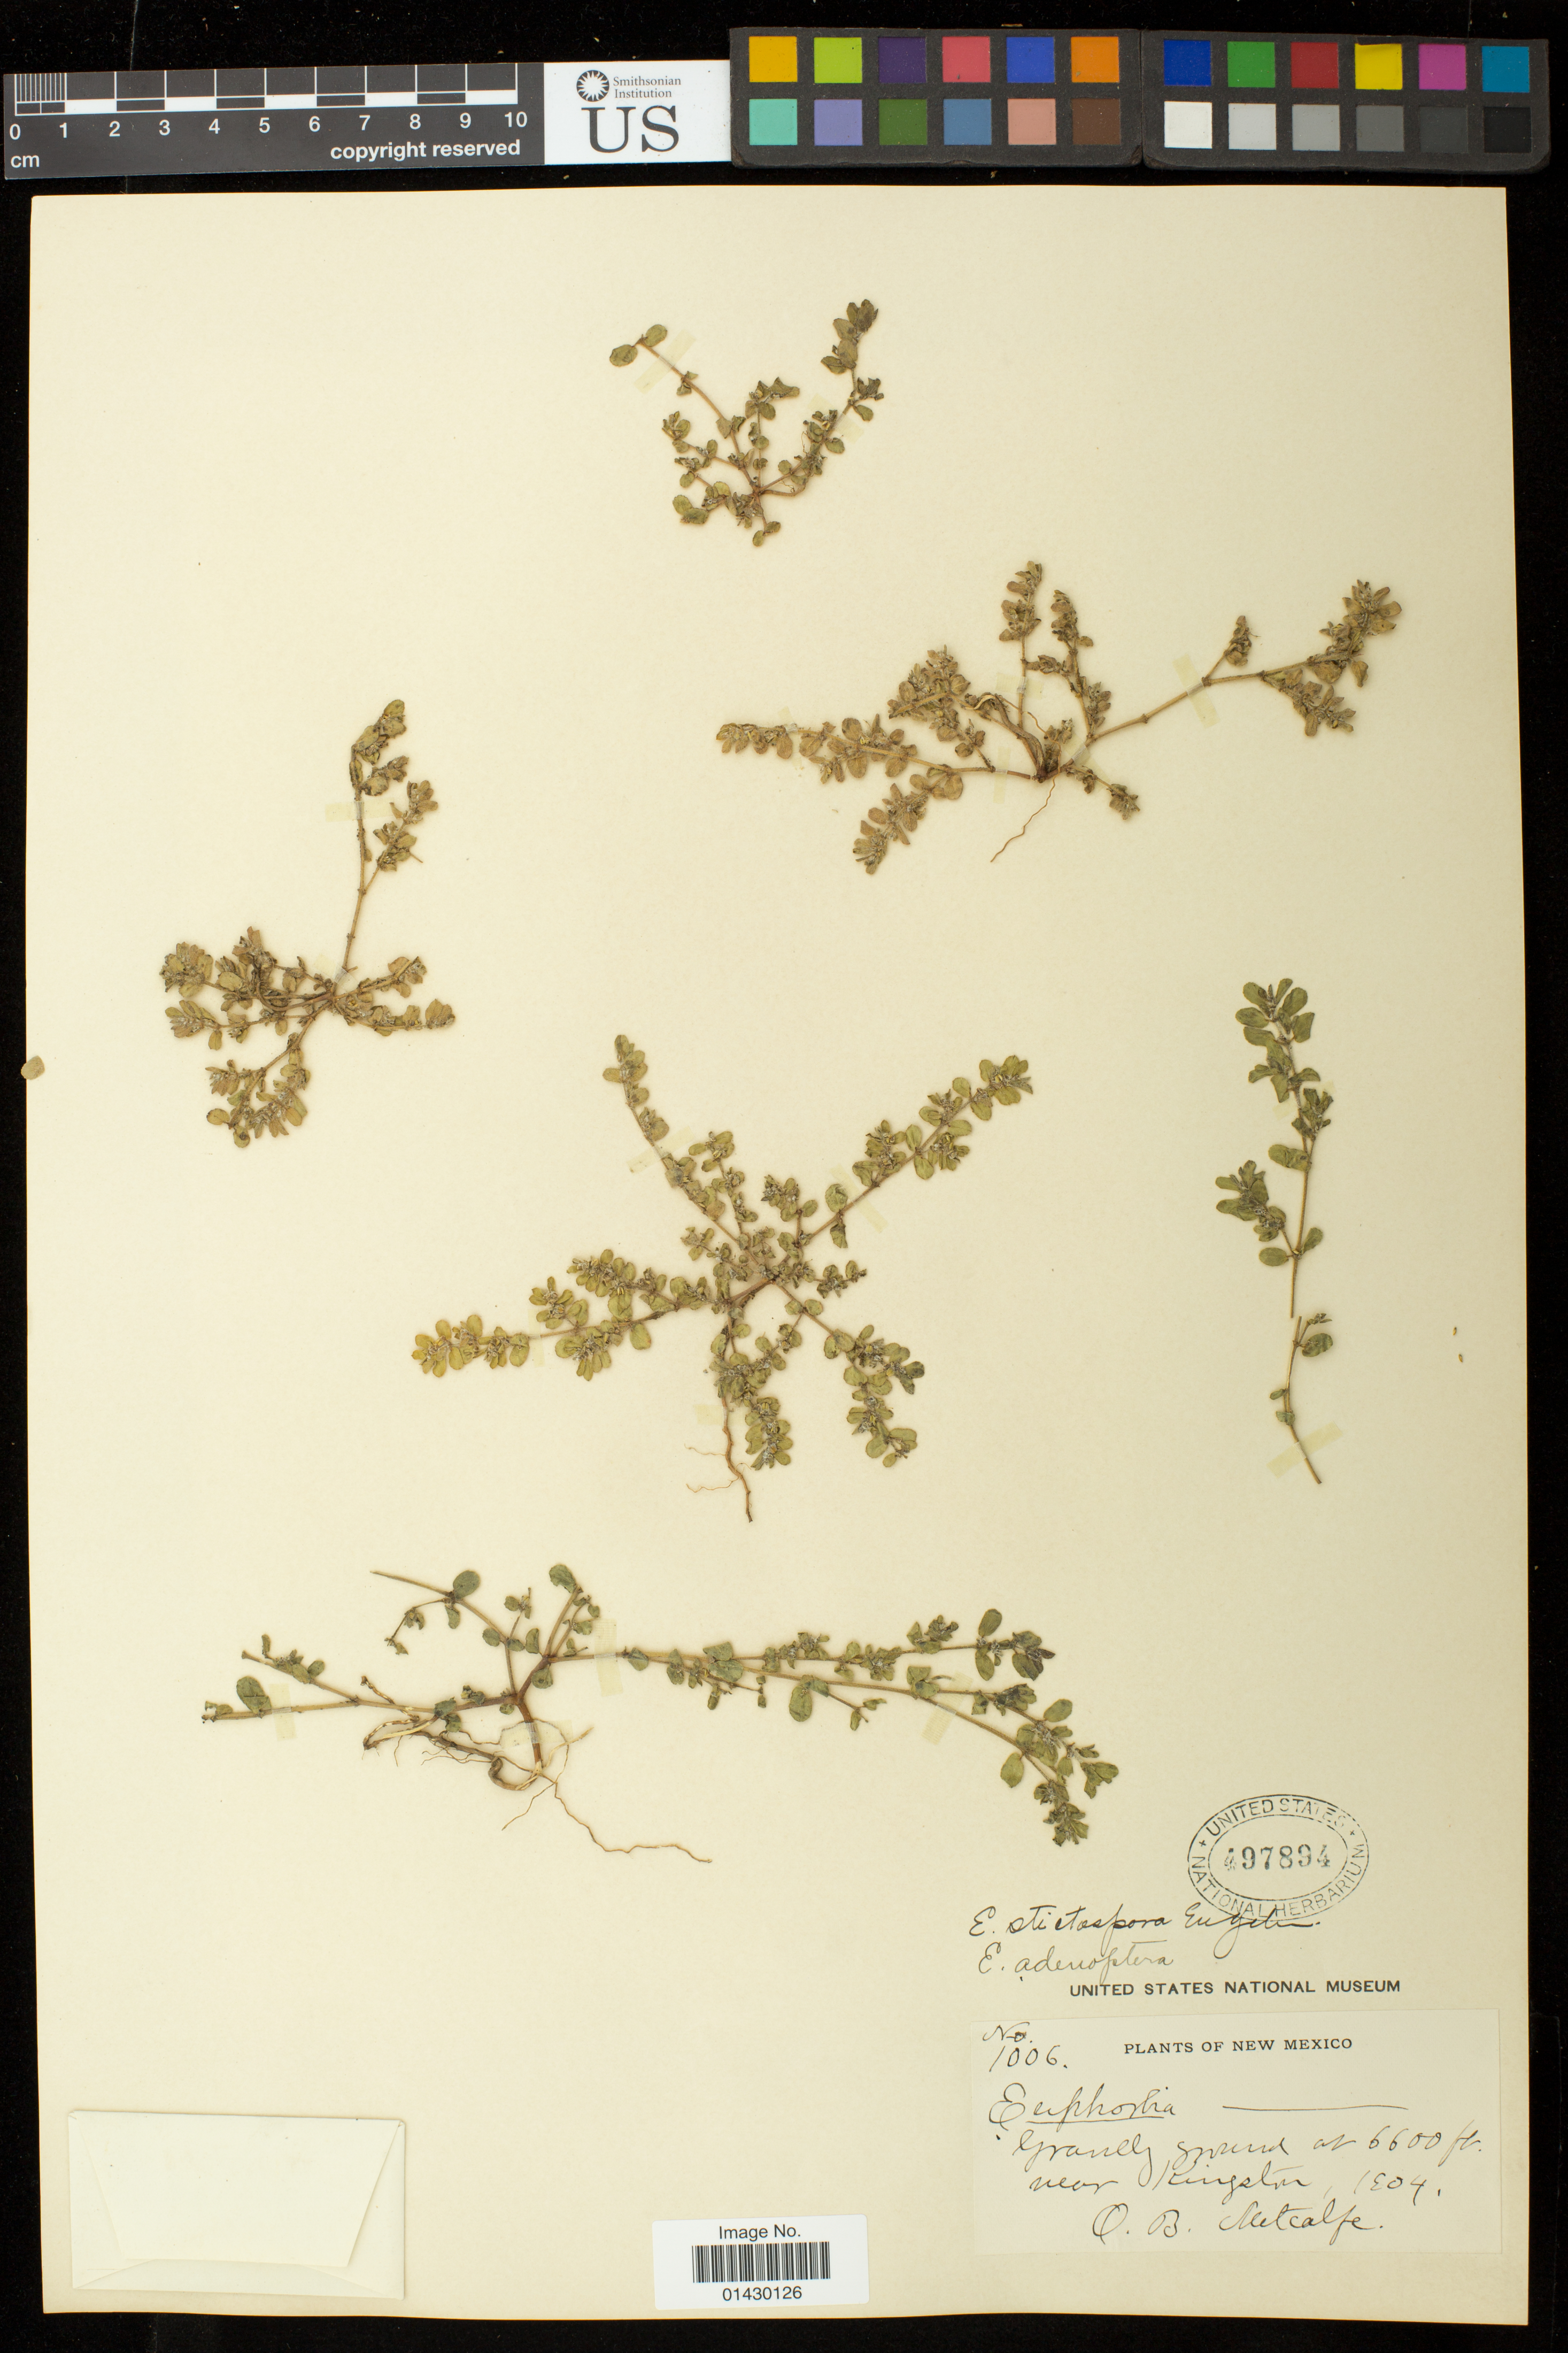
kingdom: Plantae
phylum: Tracheophyta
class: Magnoliopsida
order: Malpighiales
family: Euphorbiaceae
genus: Euphorbia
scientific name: Euphorbia stictospora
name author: Engelm.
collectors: O. B. Metcalfe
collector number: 1006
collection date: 1804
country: United States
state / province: New Mexico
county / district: Sierra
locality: Near Kingston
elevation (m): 2012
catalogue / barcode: US 497894